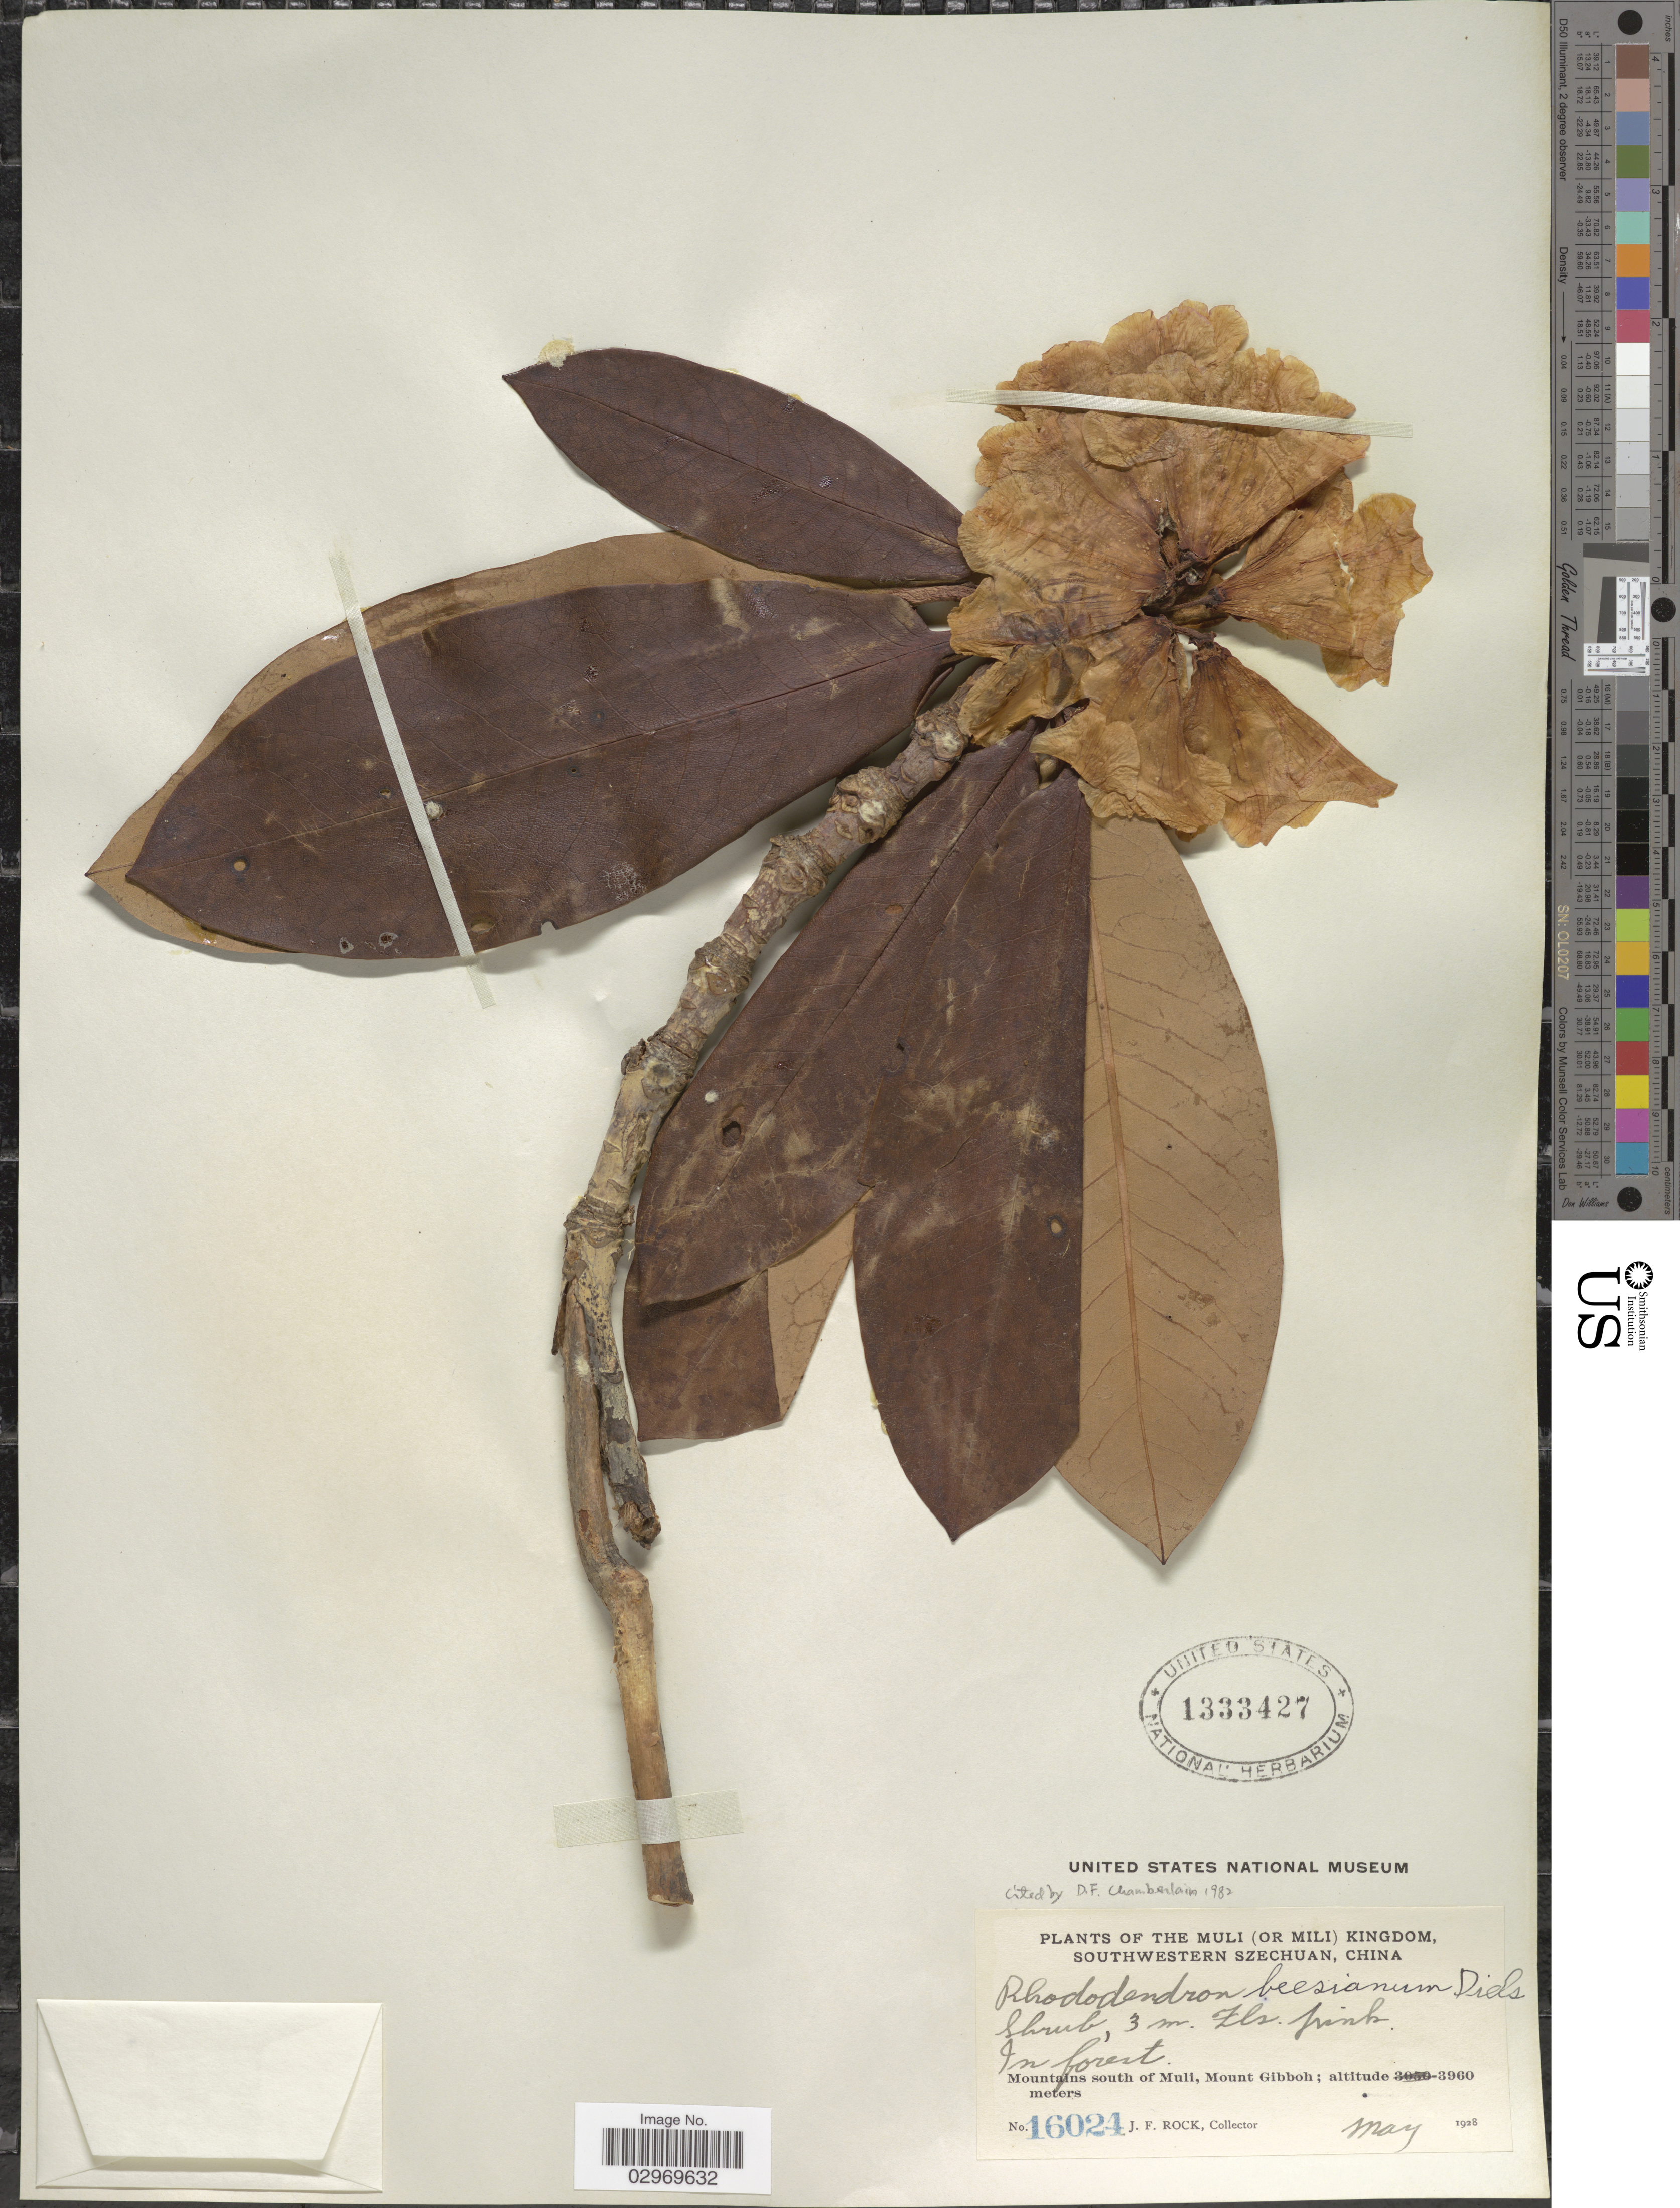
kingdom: Plantae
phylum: Tracheophyta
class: Magnoliopsida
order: Ericales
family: Ericaceae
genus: Rhododendron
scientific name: Rhododendron beesianum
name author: Diels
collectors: J. Rock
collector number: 16024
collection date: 1928-05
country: China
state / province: Sichuan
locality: The Muli (or Mili) Kingdom, Southwestern Szechuan. Mountains south of Muli, Mount Gibboh.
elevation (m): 3960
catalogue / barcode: US 1333427